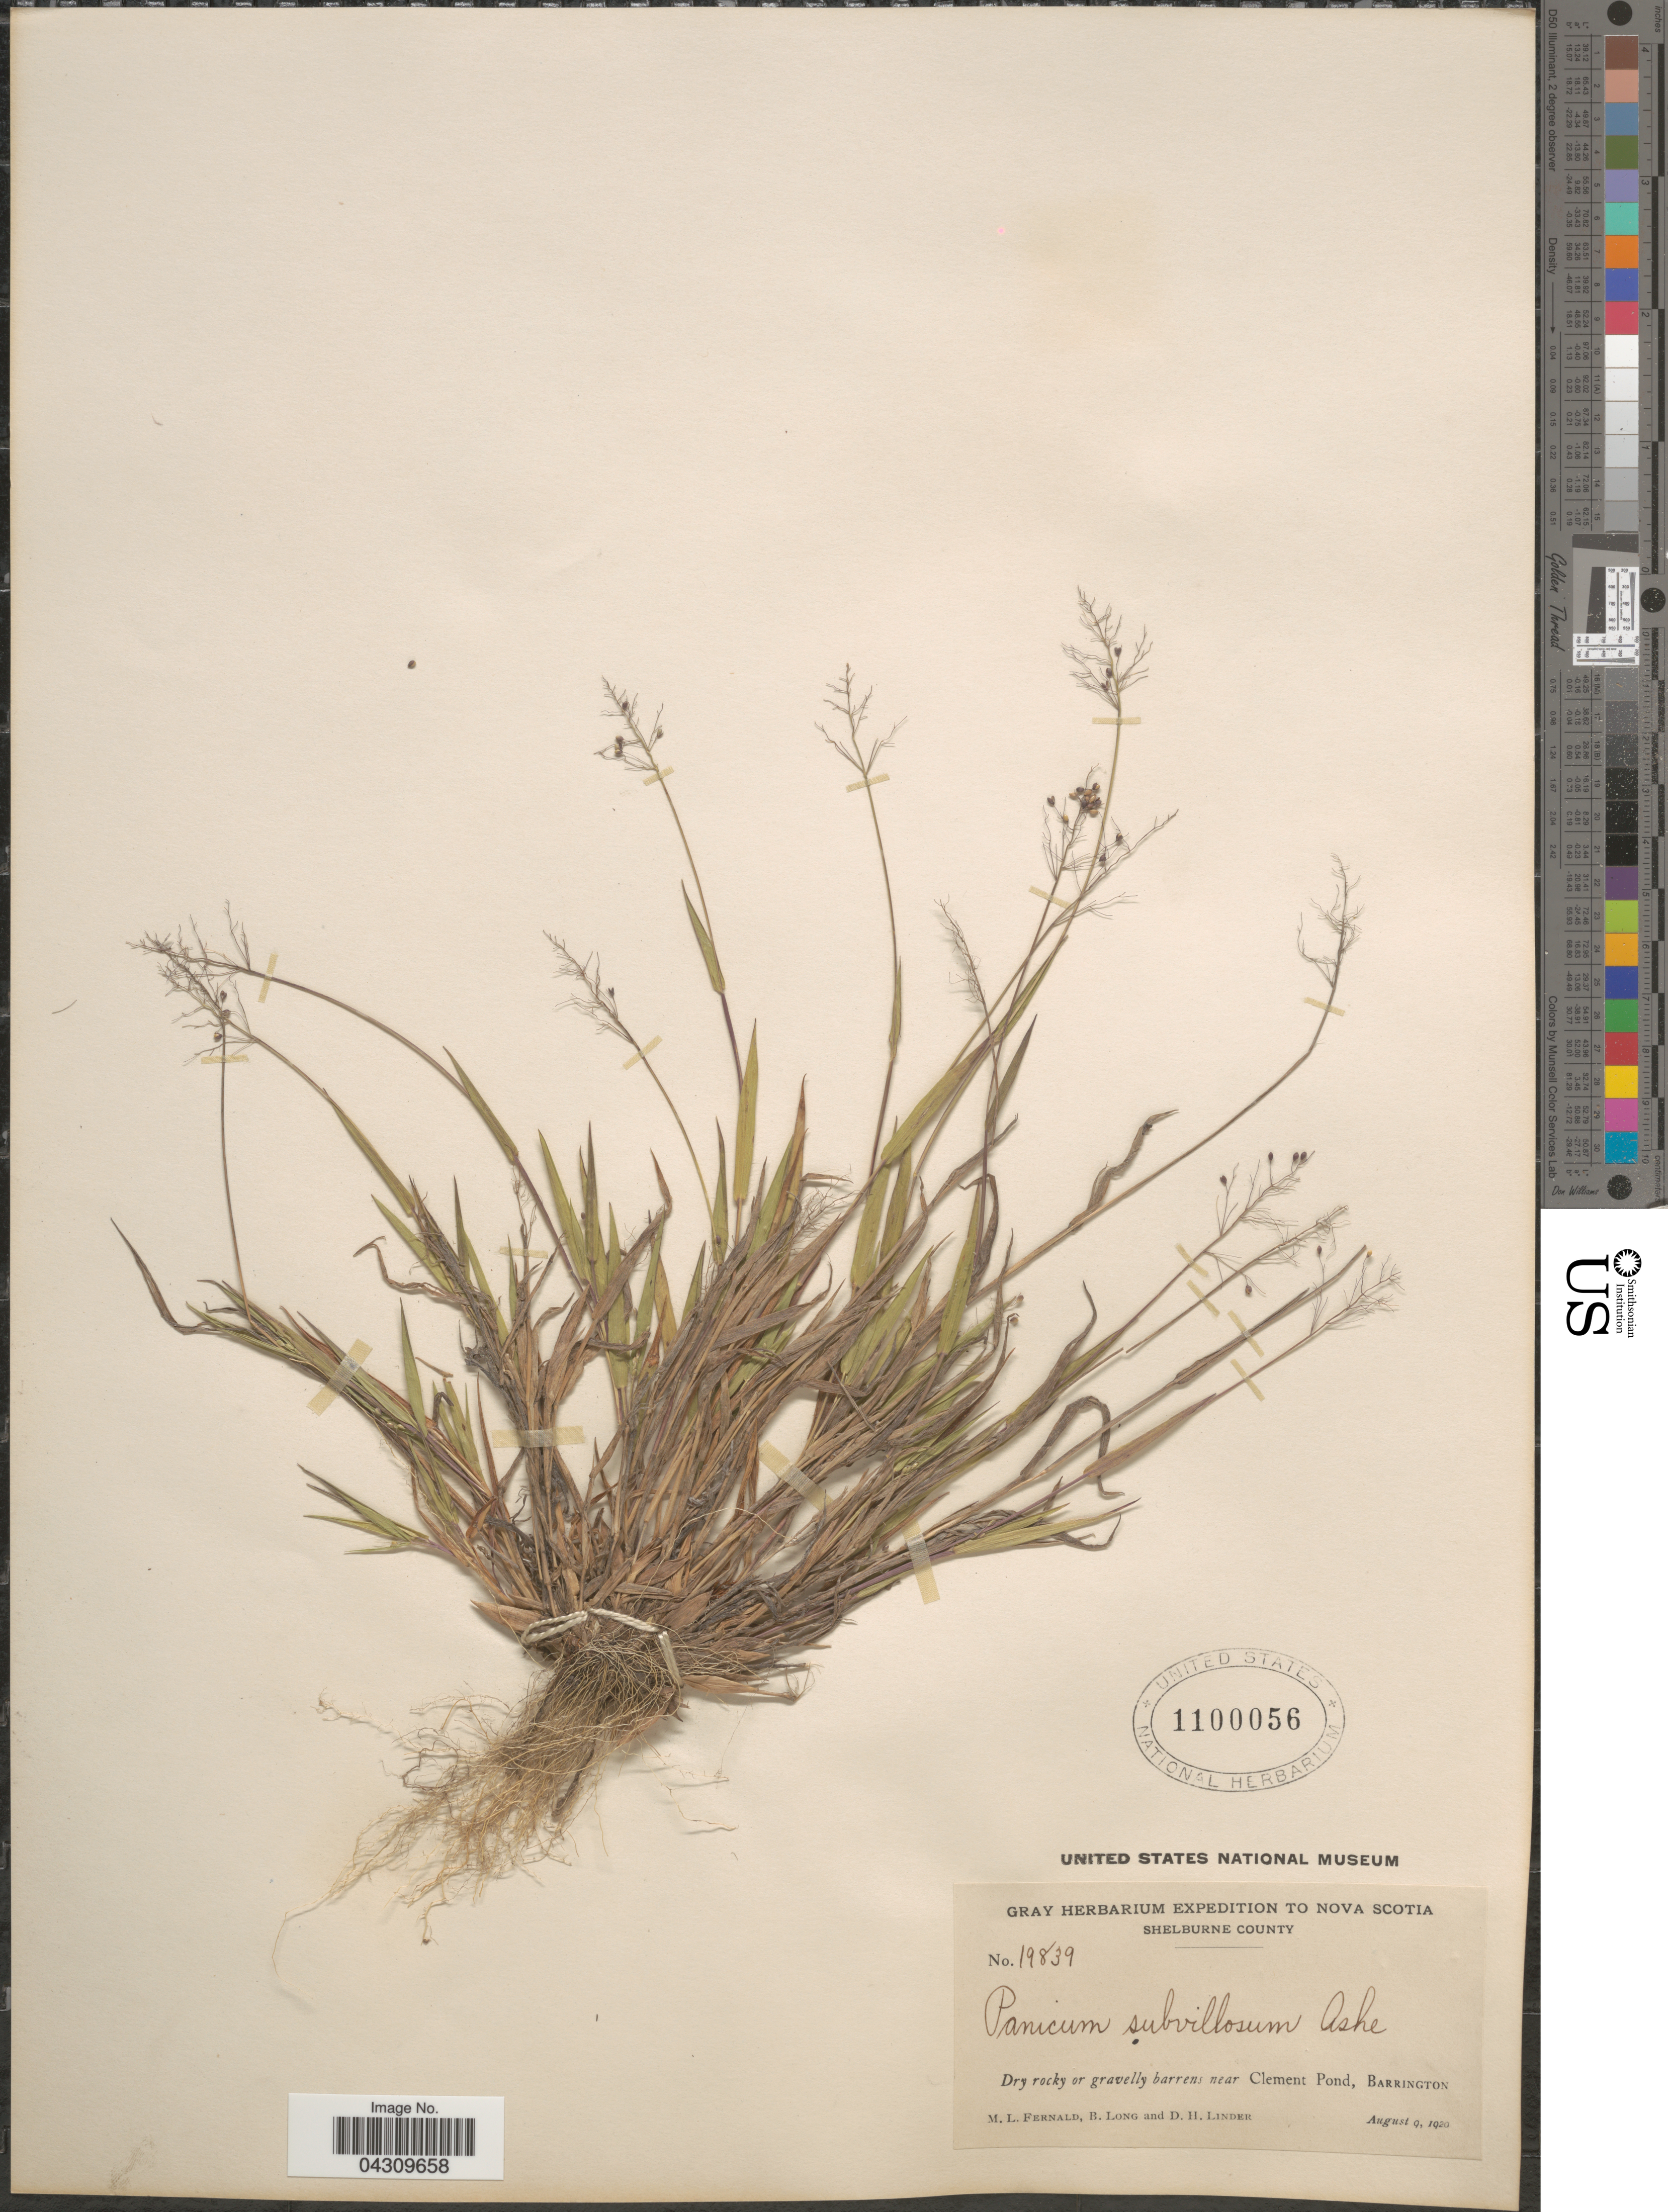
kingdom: Plantae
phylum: Tracheophyta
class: Liliopsida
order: Poales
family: Poaceae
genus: Dichanthelium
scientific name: Dichanthelium acuminatum var. acuminatum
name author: (Sw.) Gould & C.A. Clark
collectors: M. L. Fernald, B. Long & D. Linder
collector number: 19839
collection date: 1920-08-09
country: Canada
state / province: Nova Scotia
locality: Gray Herbarium Expedition To Nova Scotia. Shelburne County. Dry rocky or gravelly barrens near Clement Pond, Barrington.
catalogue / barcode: US 1100056